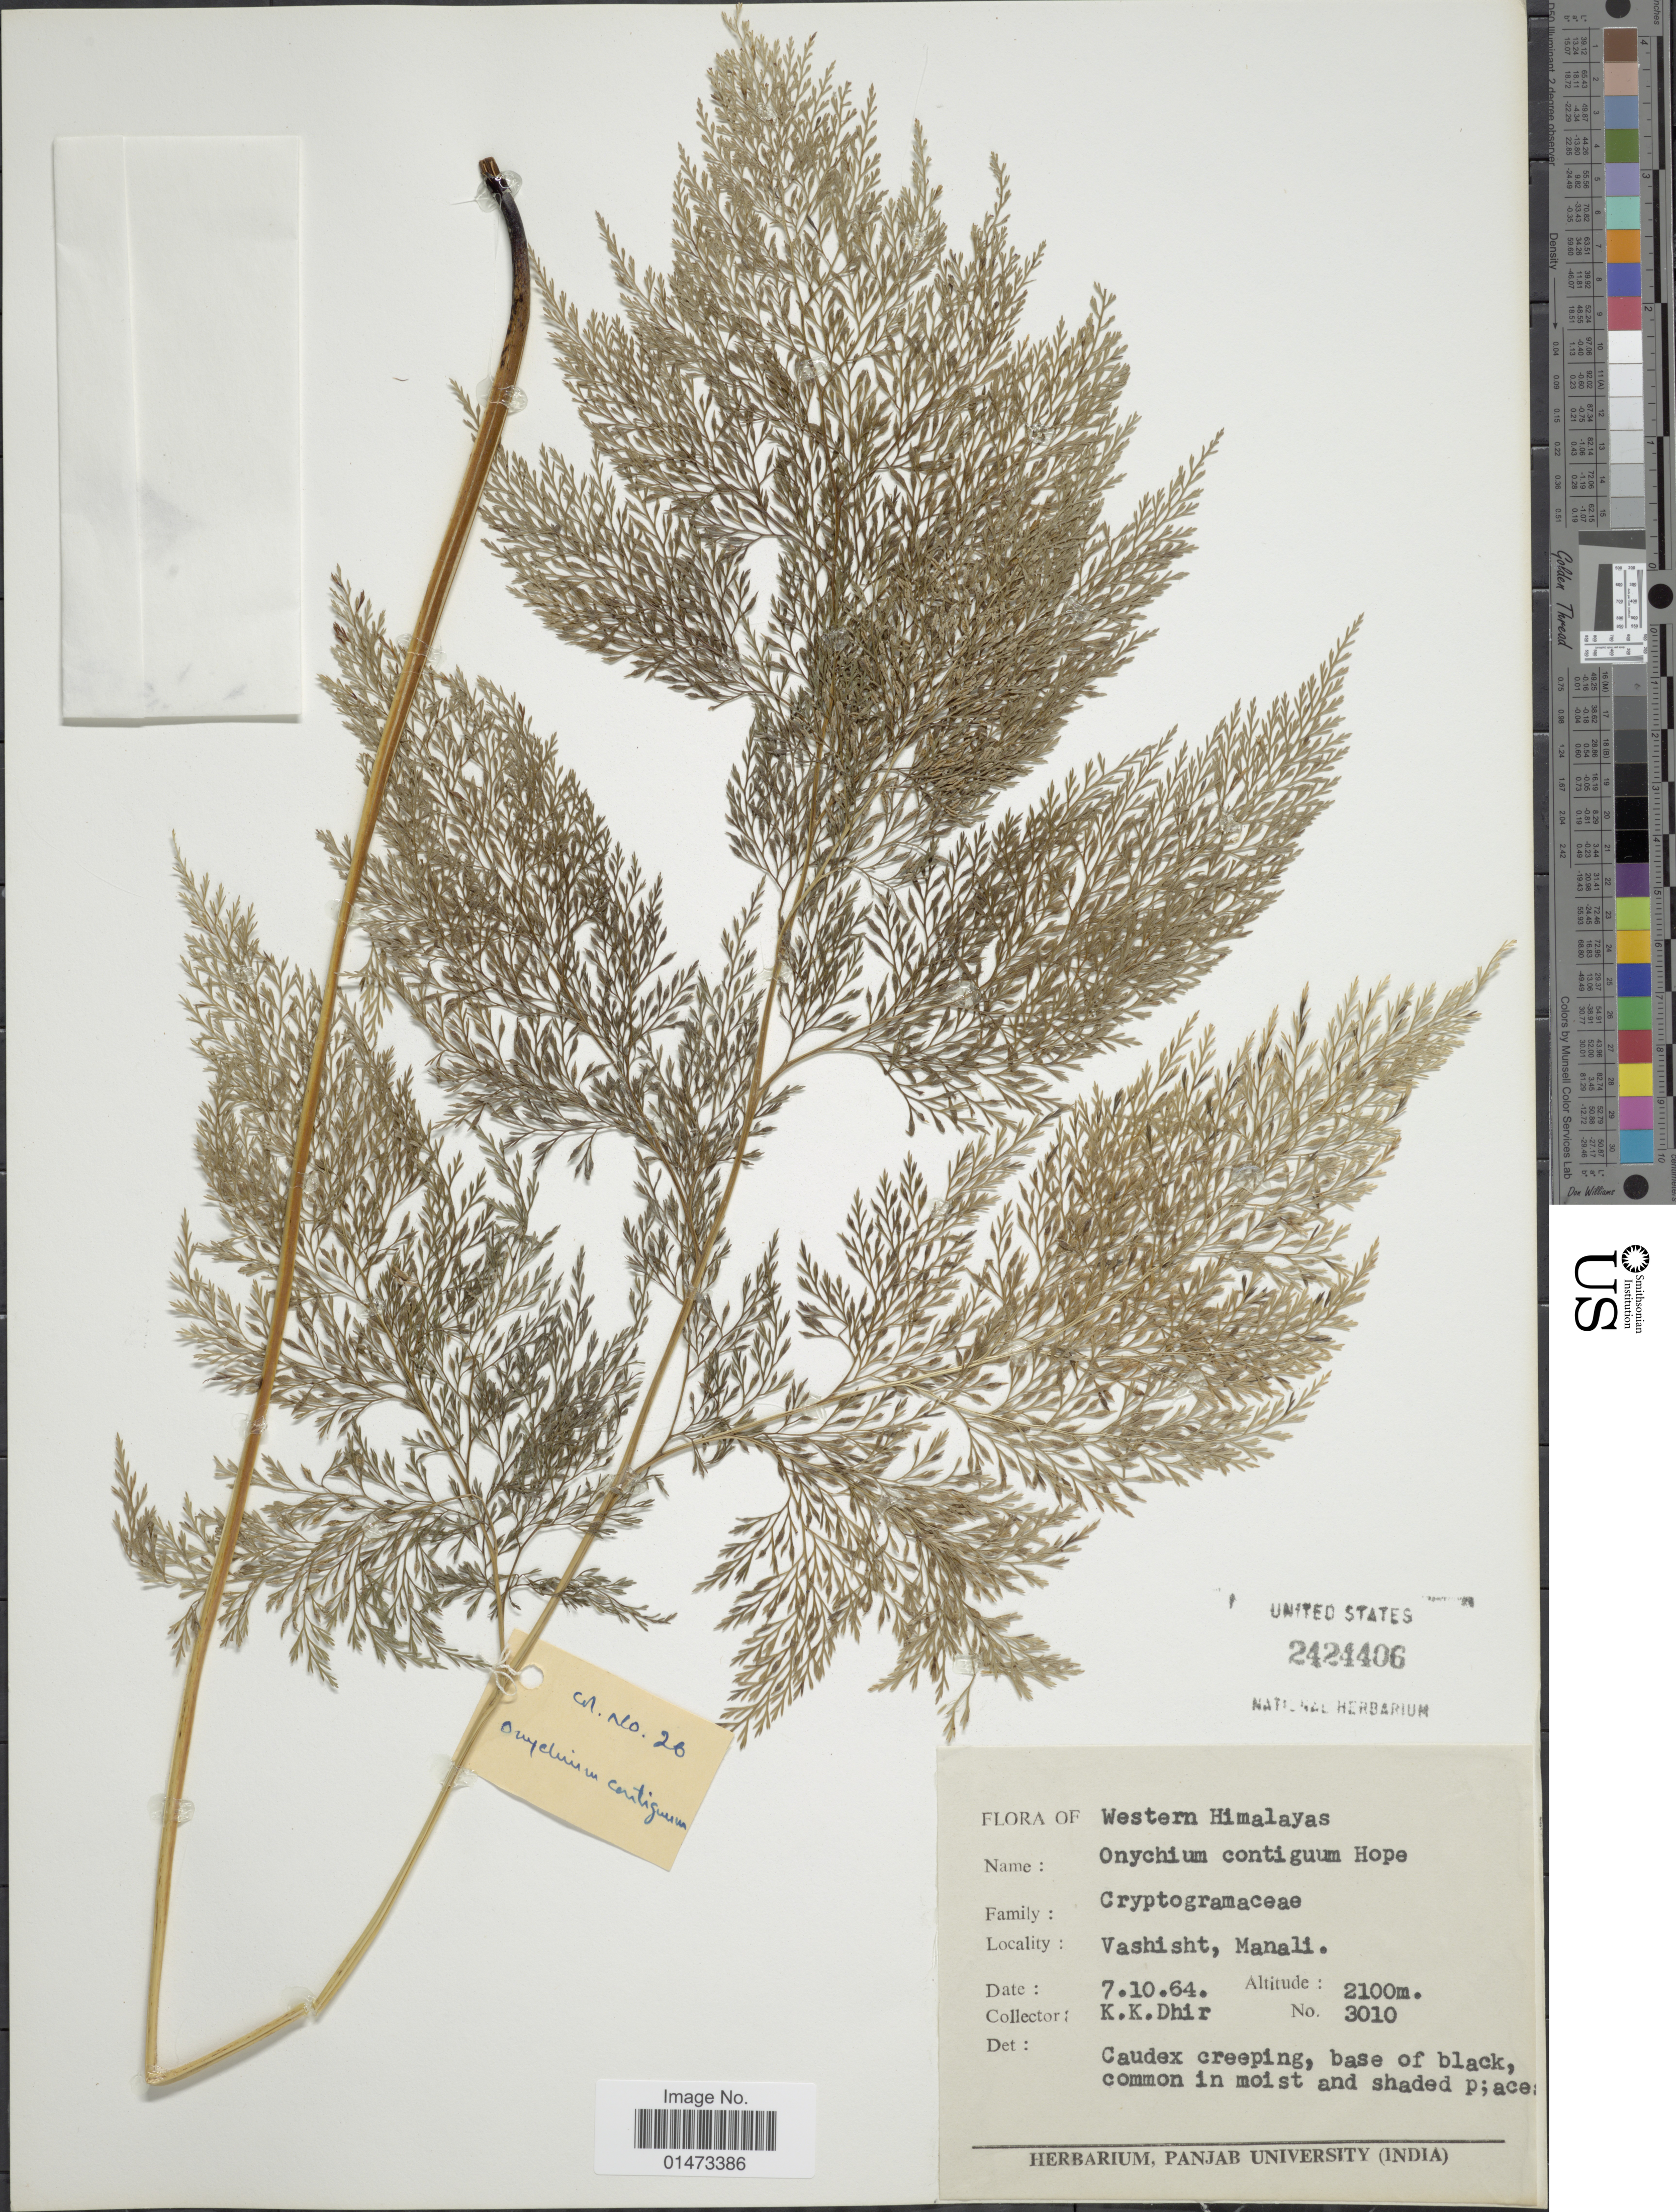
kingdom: Plantae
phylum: Tracheophyta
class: Polypodiopsida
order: Polypodiales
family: Pteridaceae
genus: Onychium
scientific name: Onychium contiguum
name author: Wall. ex C. Hope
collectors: K. Dhir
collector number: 3010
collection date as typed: Transcribed d/m/y: 7/10/64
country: India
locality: Western Himalayas, Vashisht, Manali.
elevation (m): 2100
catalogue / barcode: US 2424406